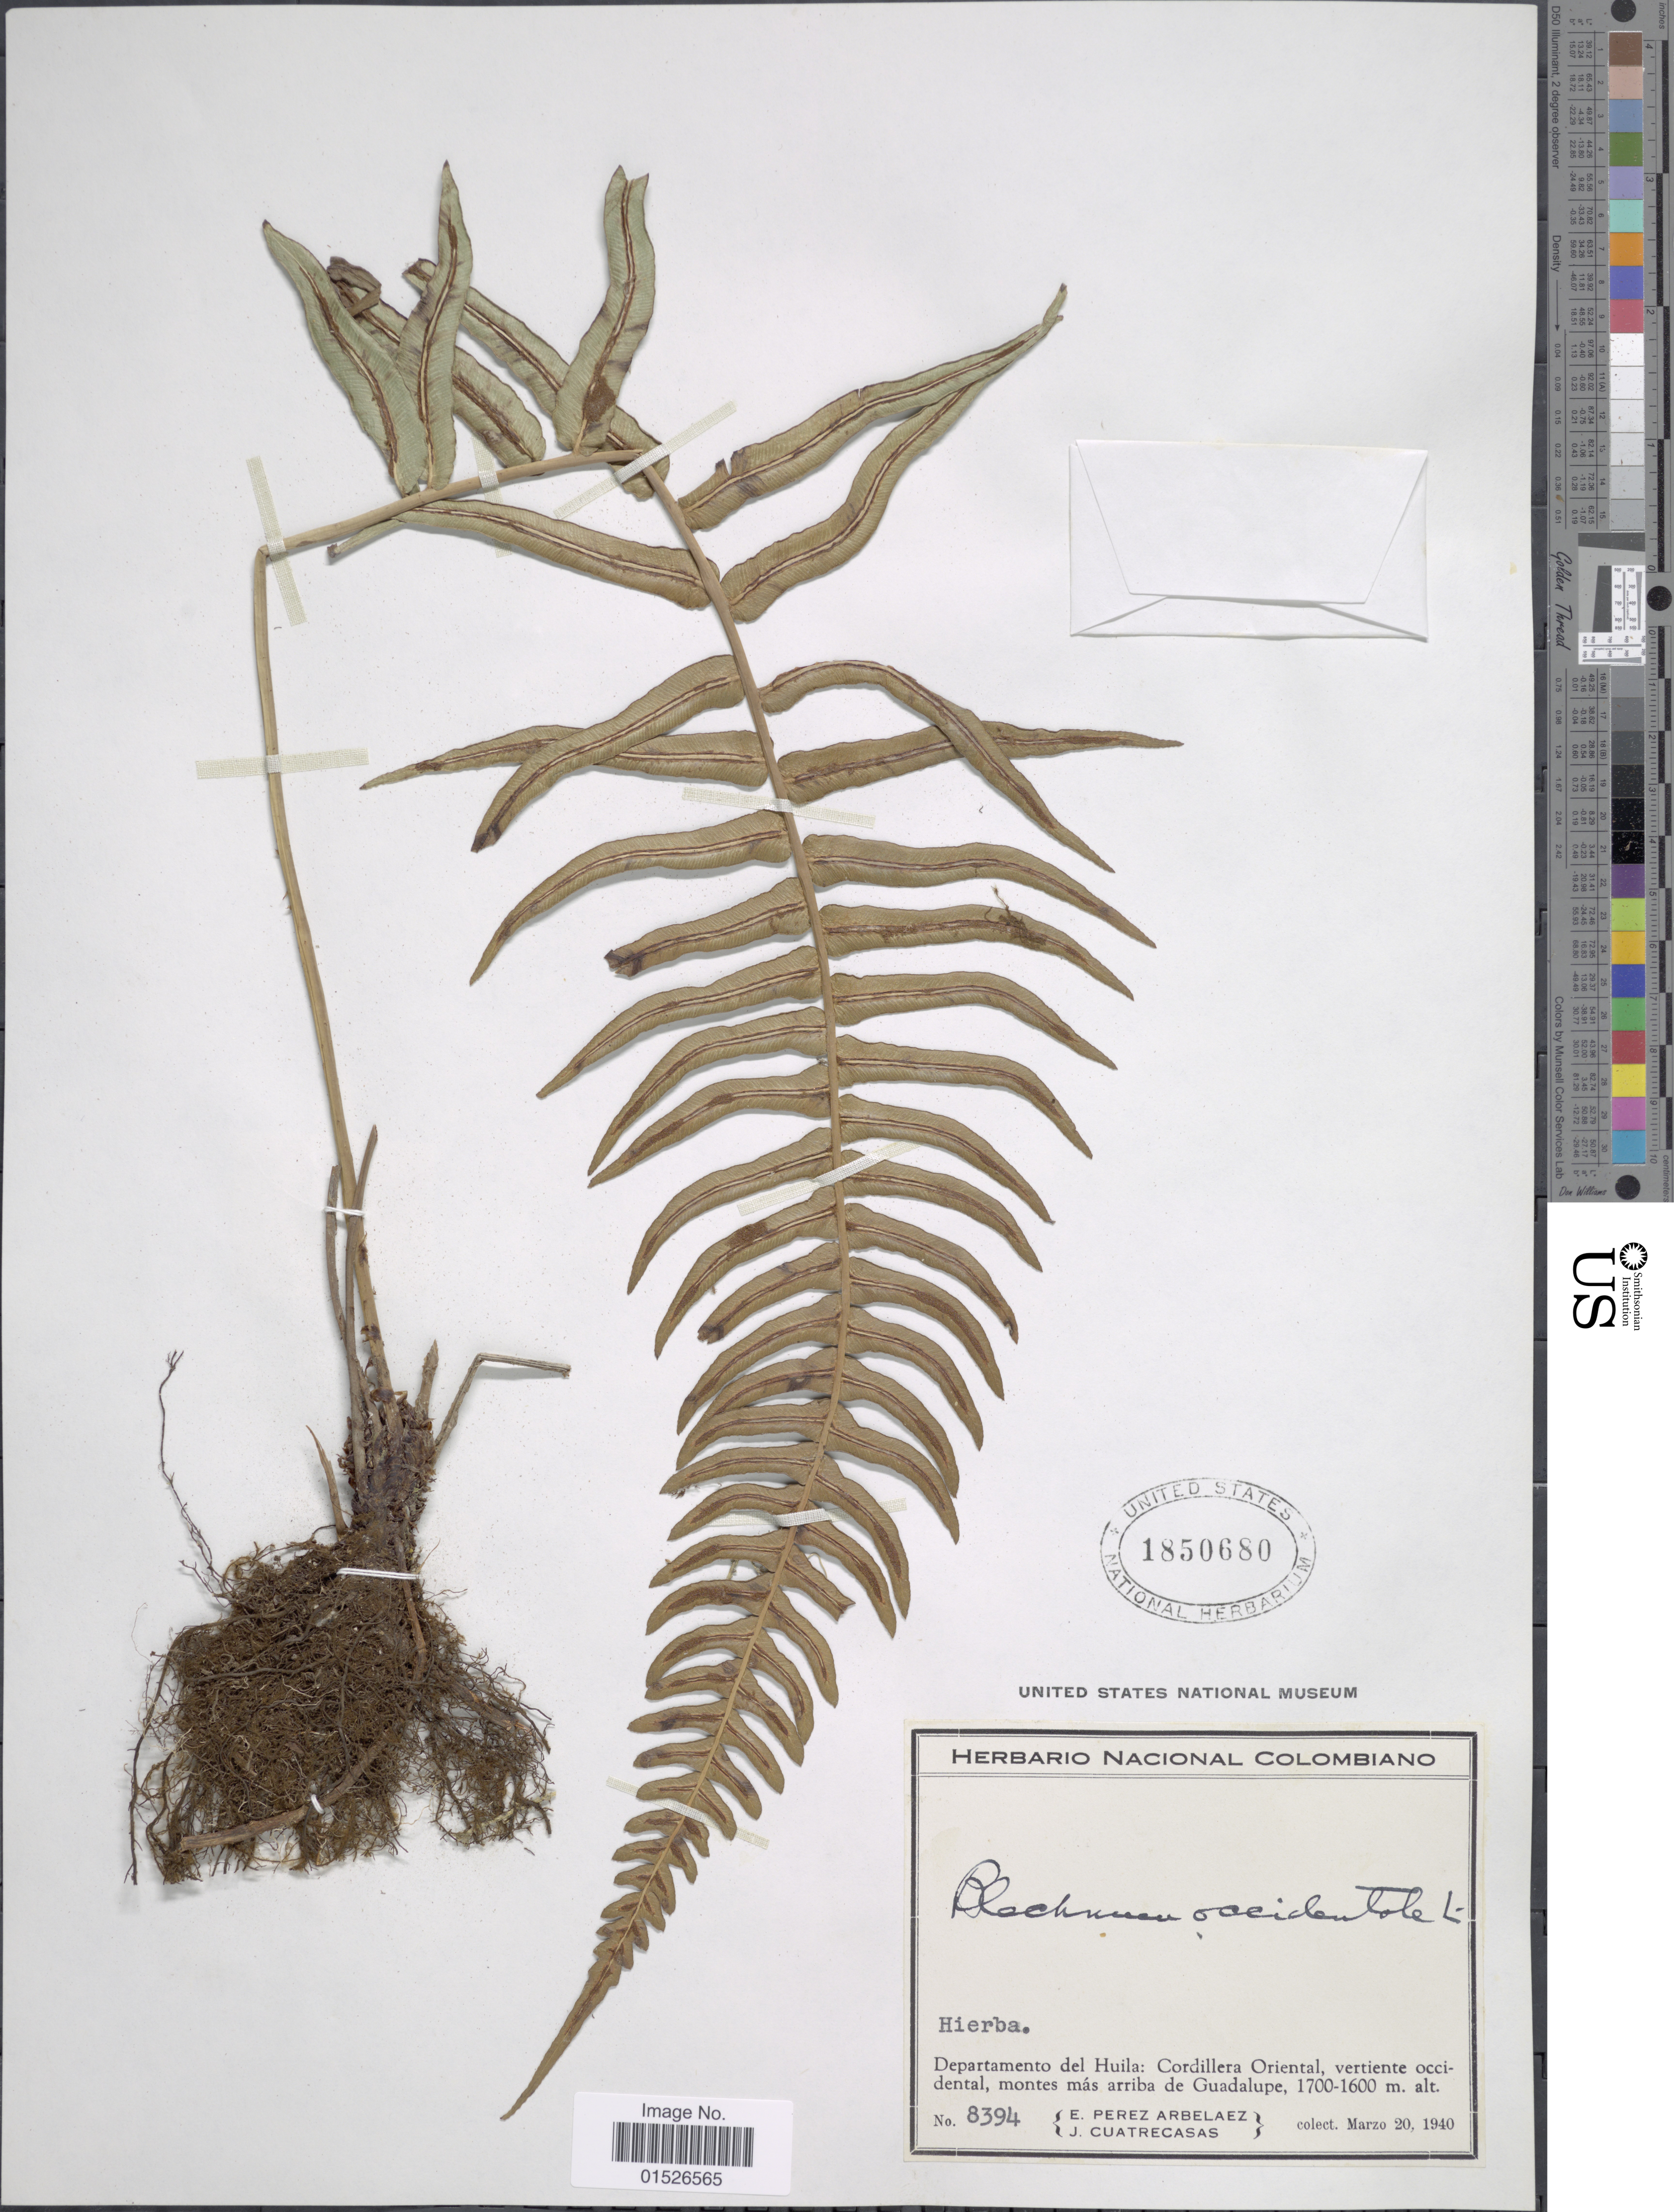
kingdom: Plantae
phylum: Tracheophyta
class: Polypodiopsida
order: Polypodiales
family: Blechnaceae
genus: Blechnum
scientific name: Blechnum occidentale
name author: L.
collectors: E. P. Arbelaez & J. Cuatrecasas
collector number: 8394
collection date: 1940-03-20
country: Colombia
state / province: Huila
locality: Departamento de Huila: Cordillera Oriental, vertiente occidental, montes mas arriba de Guadalupe.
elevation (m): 1600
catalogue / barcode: US 1850680